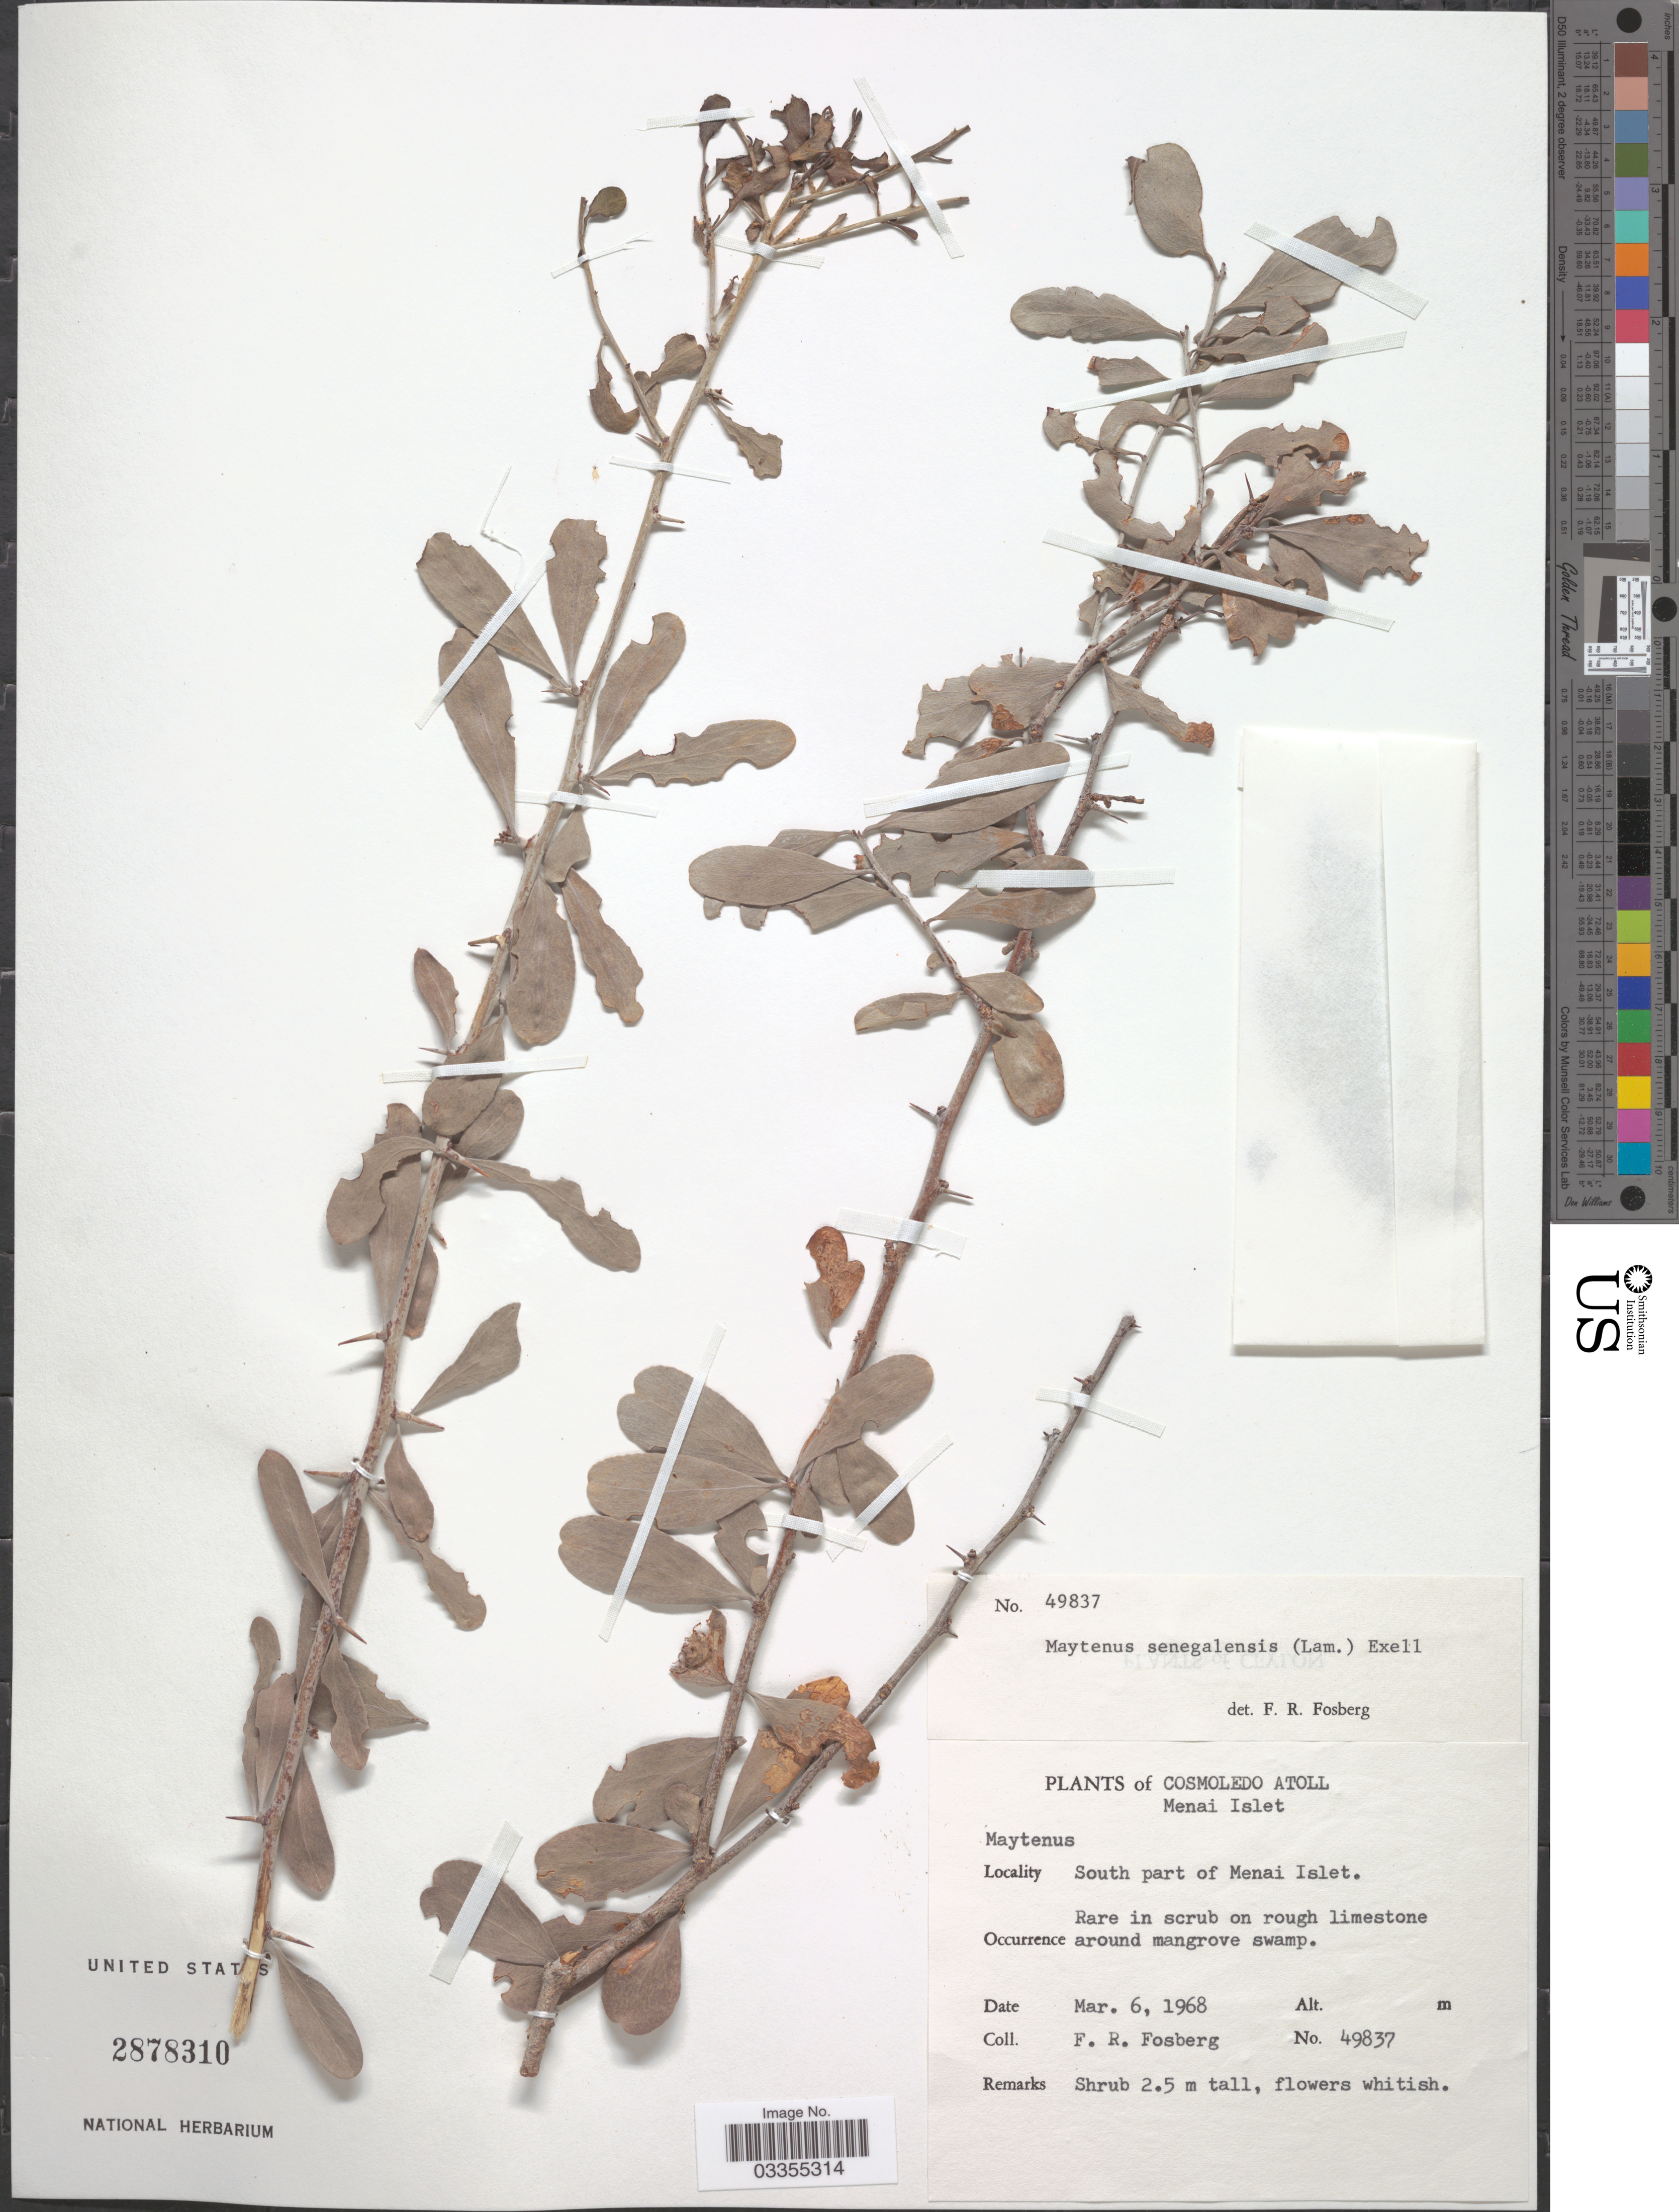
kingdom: Plantae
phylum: Tracheophyta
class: Magnoliopsida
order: Celastrales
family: Celastraceae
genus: Gymnosporia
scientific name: Gymnosporia grossulariae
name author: (Tul.) Loes.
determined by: Strong, Mark T., (BOT), Smithsonian Institution - National Museum of Natural History (UNITED STATES)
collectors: F. R. Fosberg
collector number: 49837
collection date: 1968-03-06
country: Seychelles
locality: Cosmoledo Atoll, Menai Islet. South part of Menai Islet.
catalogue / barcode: US 2878310